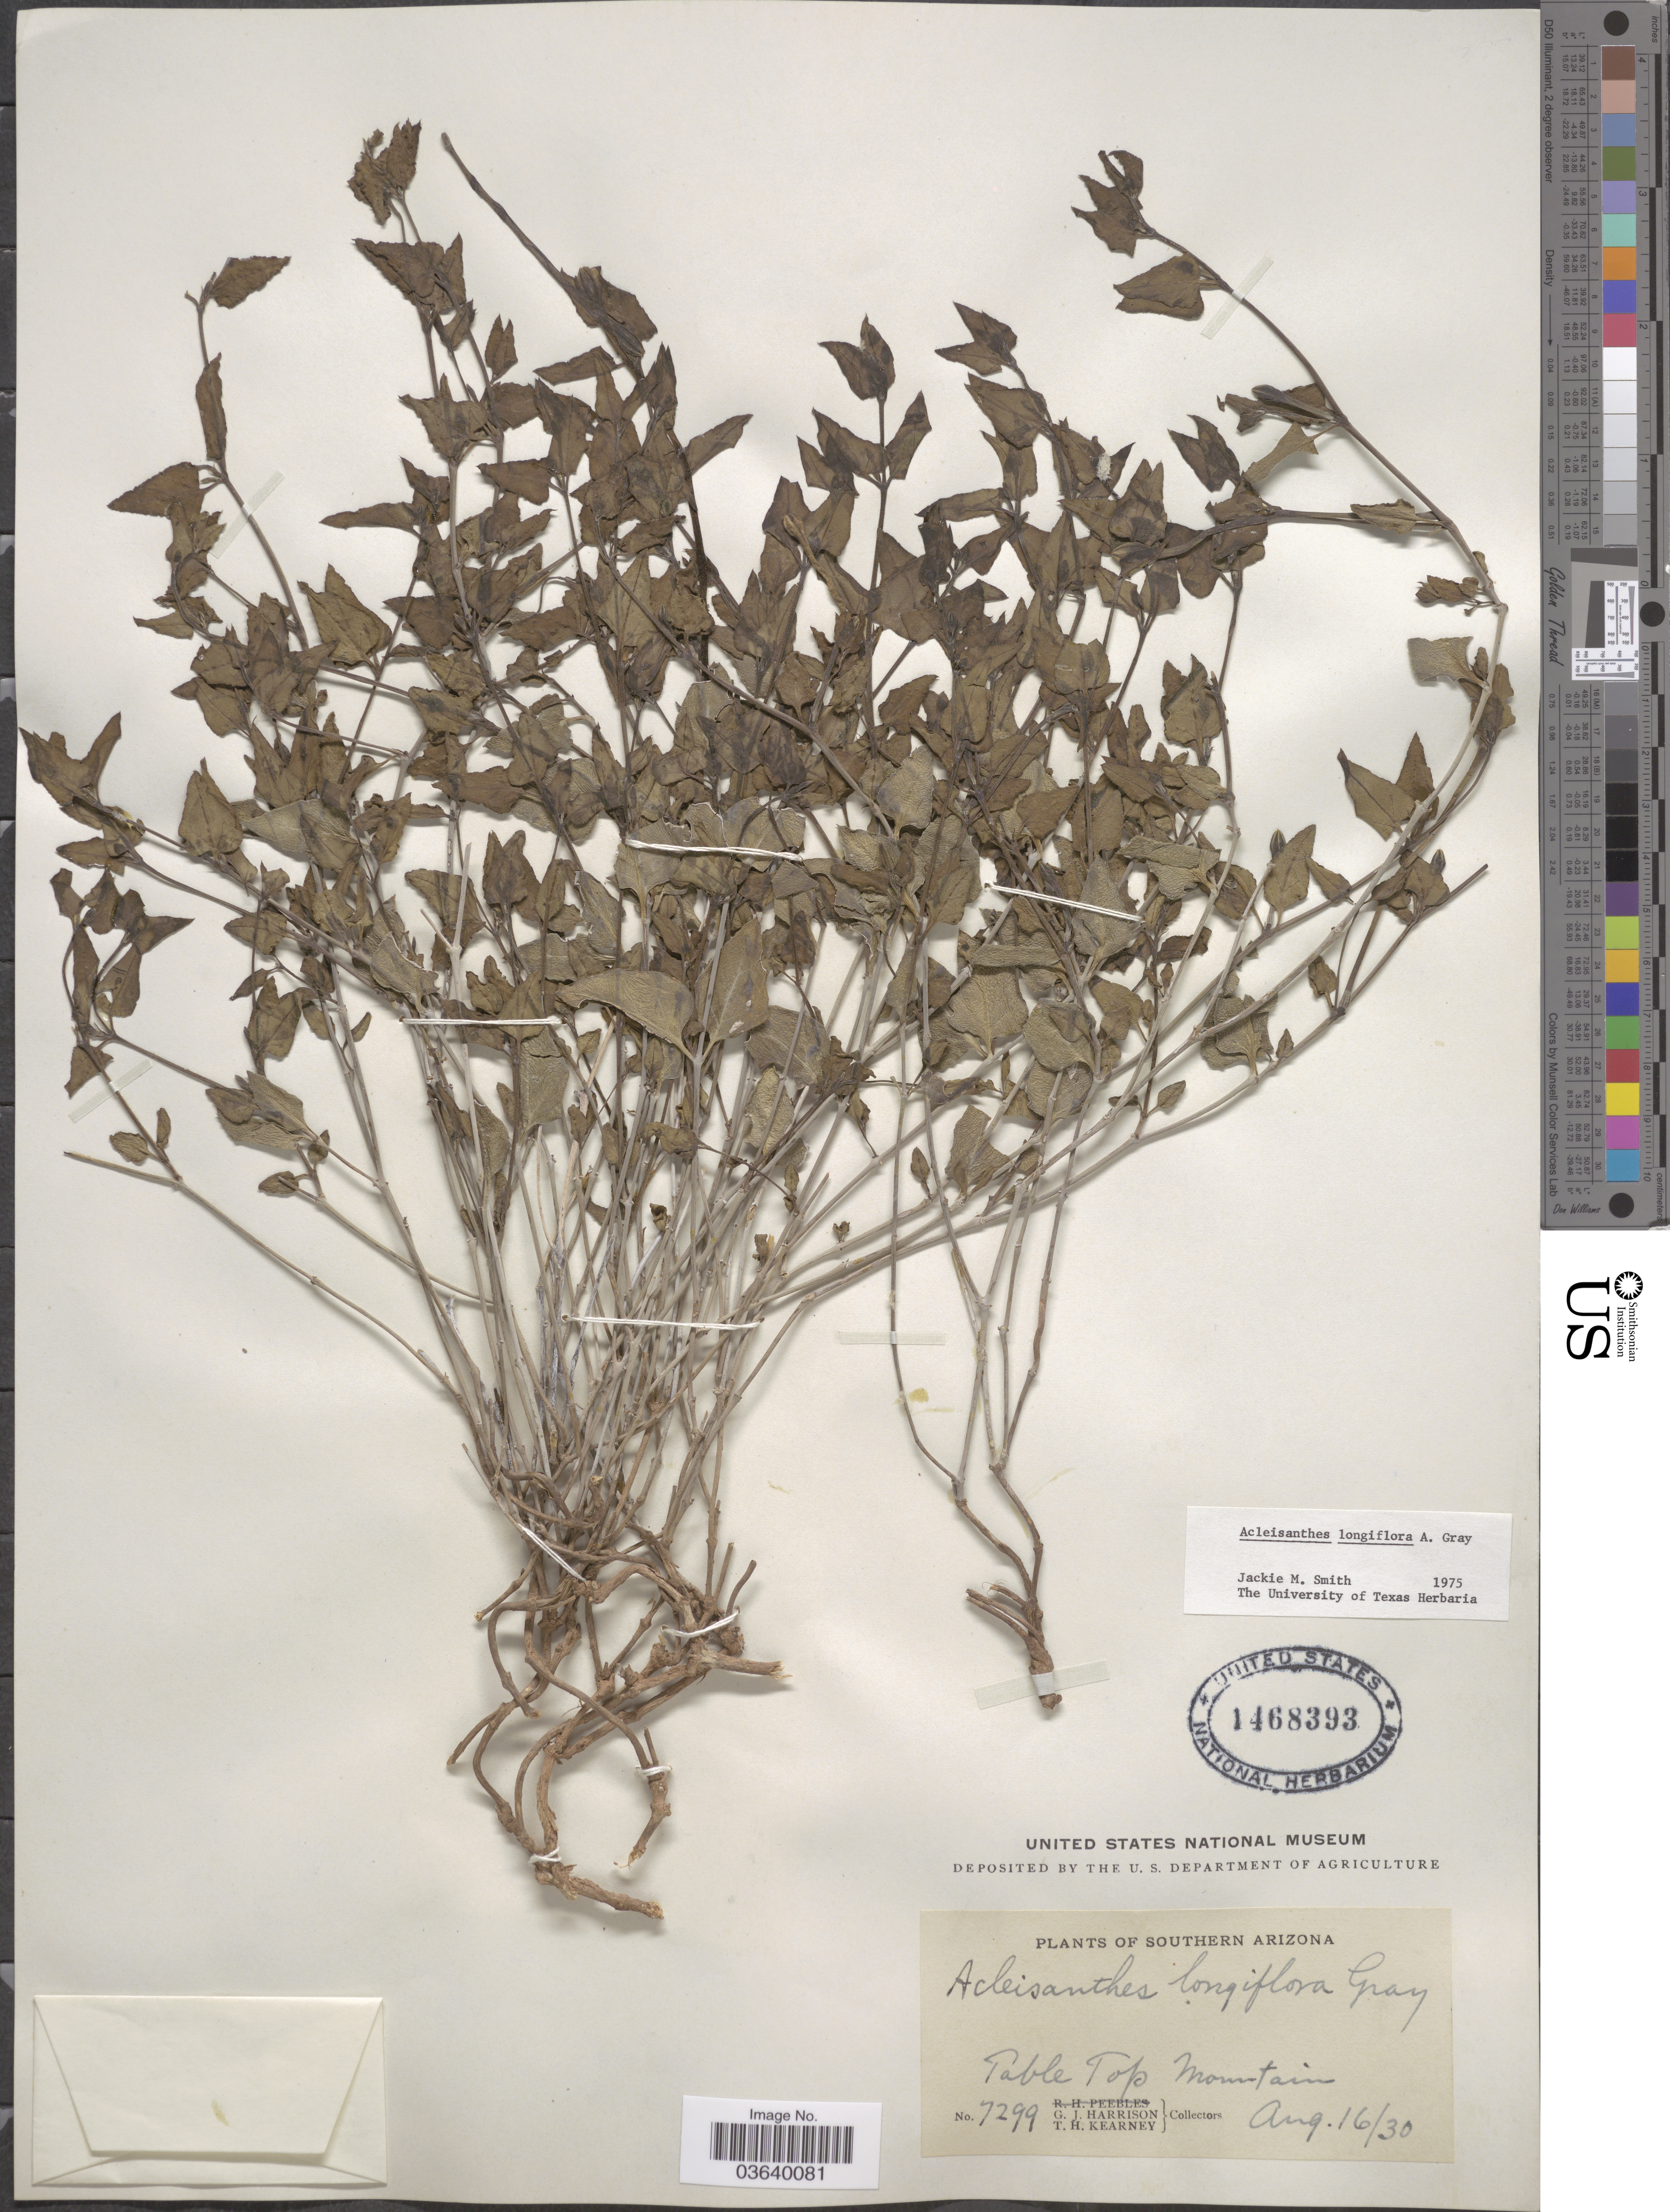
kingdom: Plantae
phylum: Tracheophyta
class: Magnoliopsida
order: Caryophyllales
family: Nyctaginaceae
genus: Acleisanthes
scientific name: Acleisanthes longiflora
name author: A. Gray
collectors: G. J. Harrison & T. H. Kearney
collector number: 7299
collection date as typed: Transcribed d/m/y: 16/8/30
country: United States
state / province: Arizona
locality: Southern Arizona. Table Top Mountain.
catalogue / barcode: US 1468393